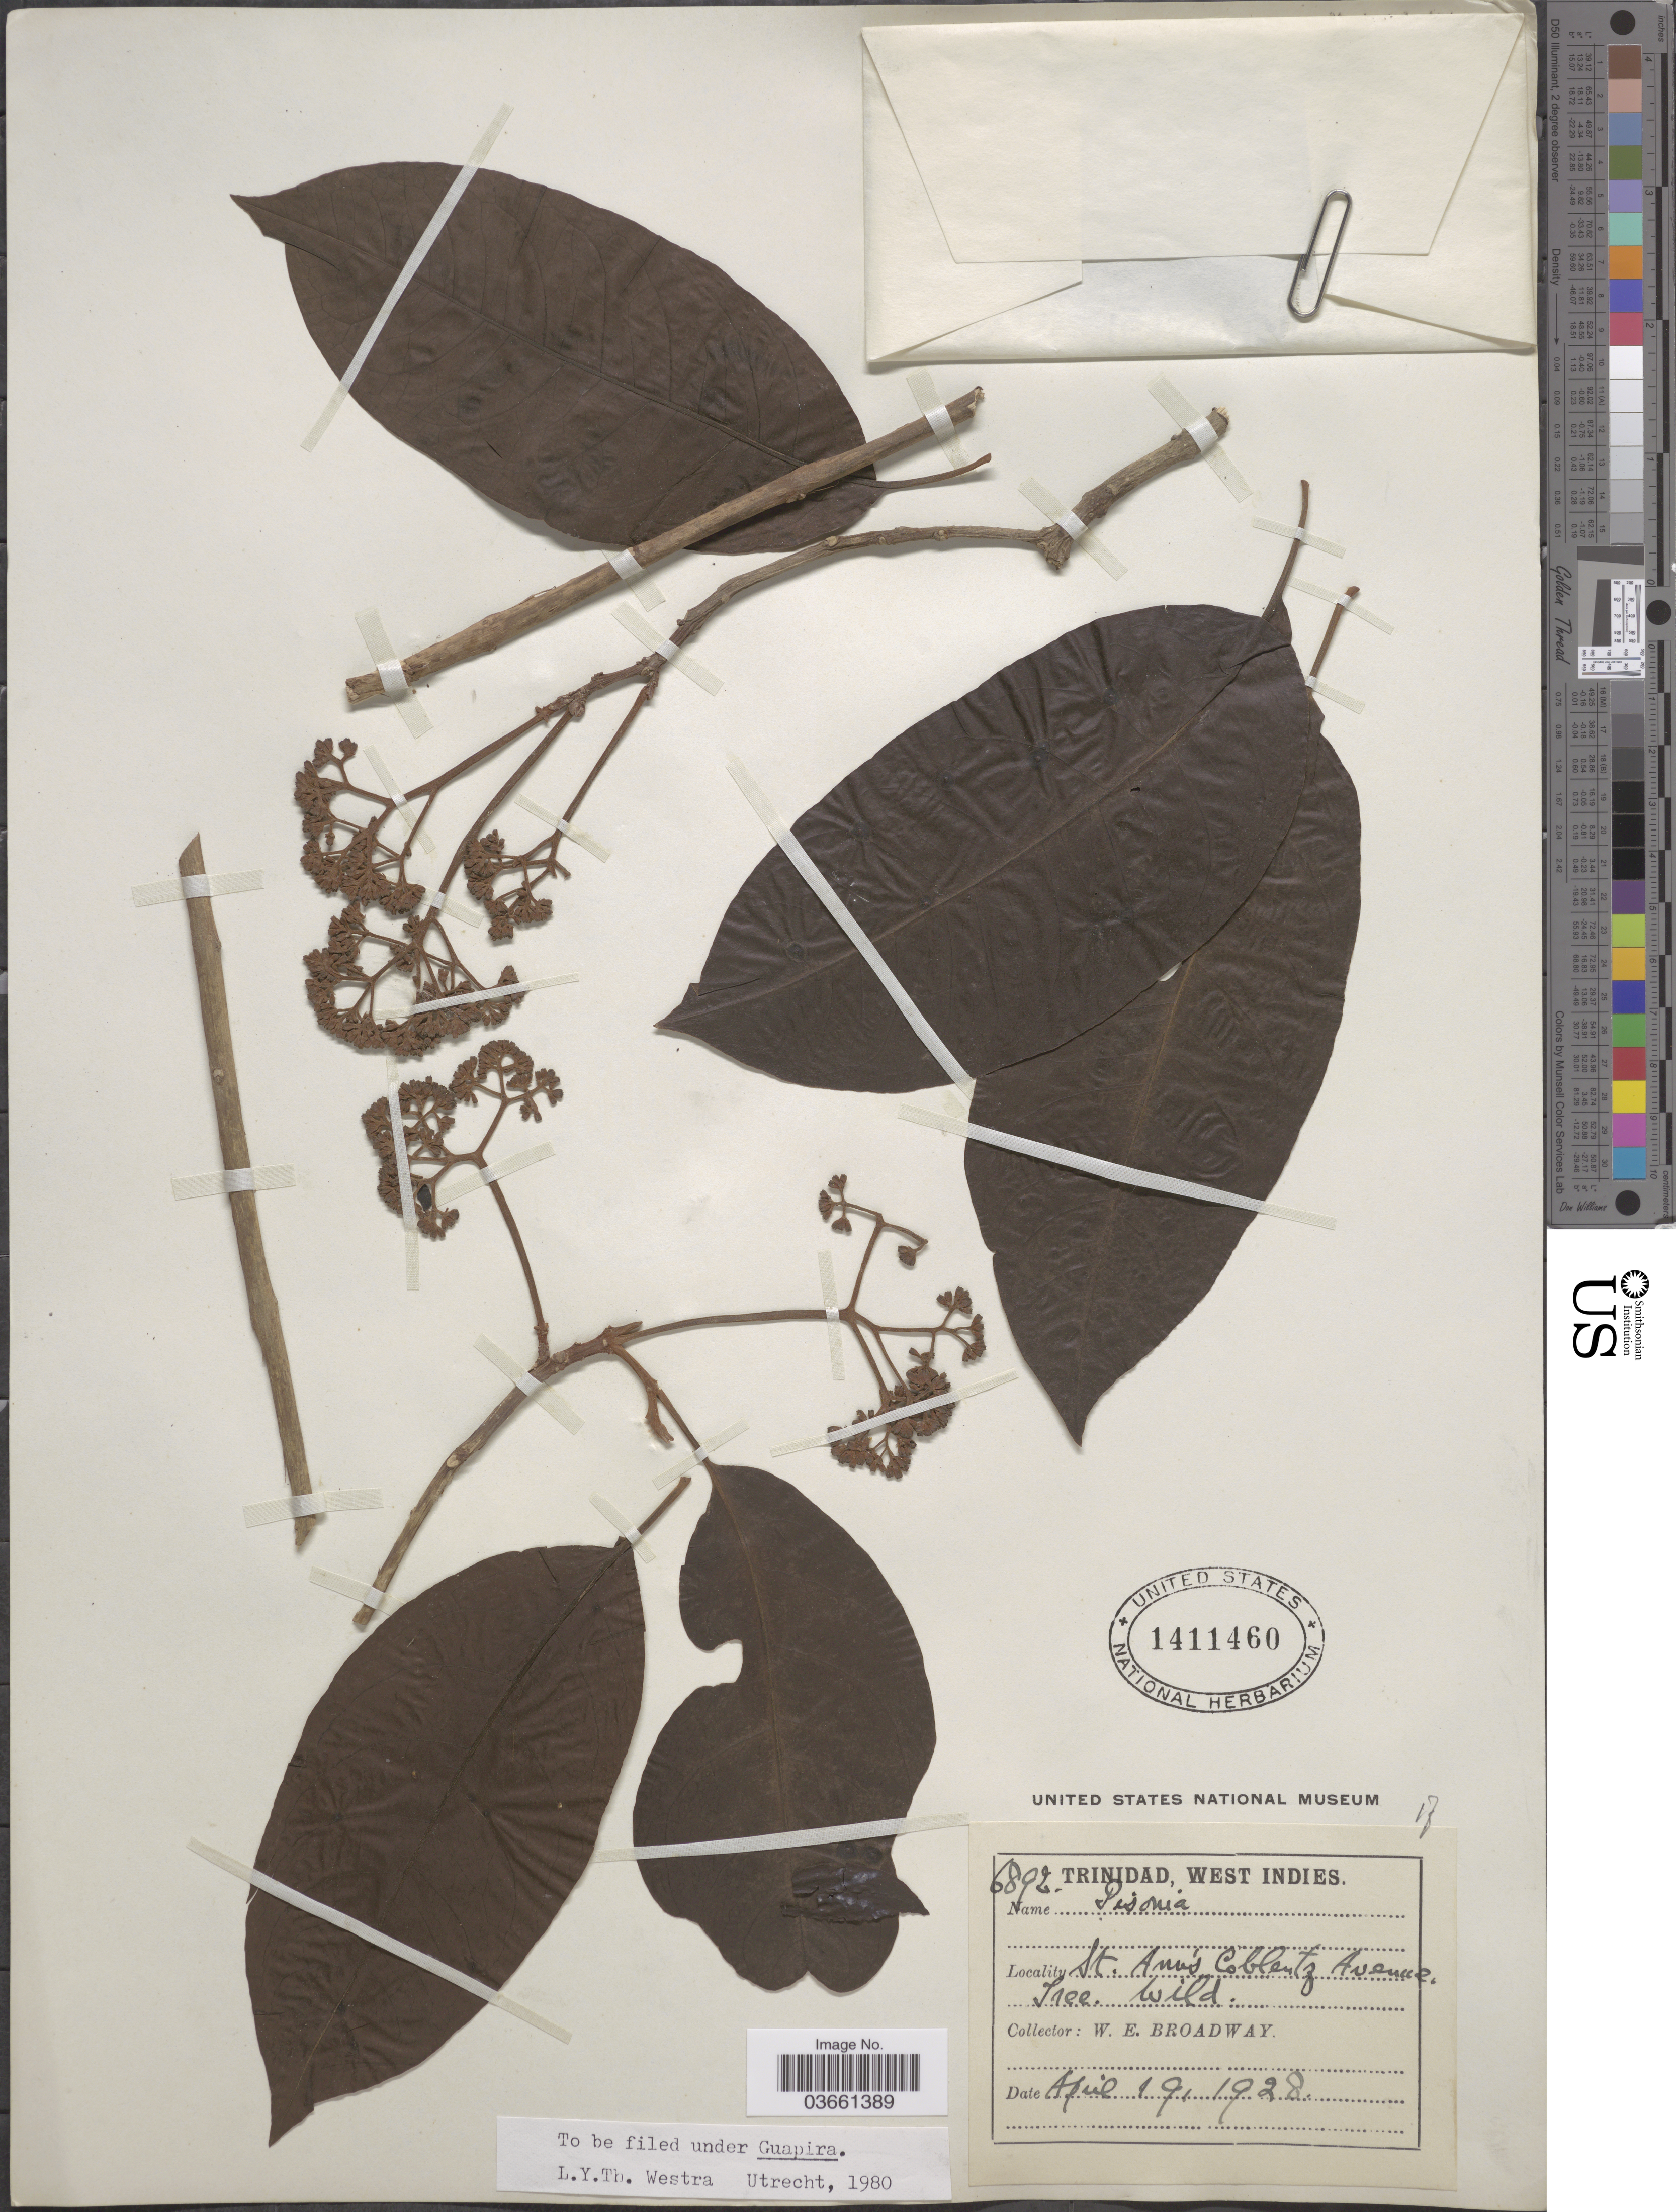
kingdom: Plantae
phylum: Tracheophyta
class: Magnoliopsida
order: Caryophyllales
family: Nyctaginaceae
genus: Guapira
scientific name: Guapira sp.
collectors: W. E. Broadway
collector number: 6892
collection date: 1928-04-19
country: Trinidad and Tobago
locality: Trinidad, West Indies. St. Ann's Coblentz Avenue.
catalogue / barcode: US 1411460